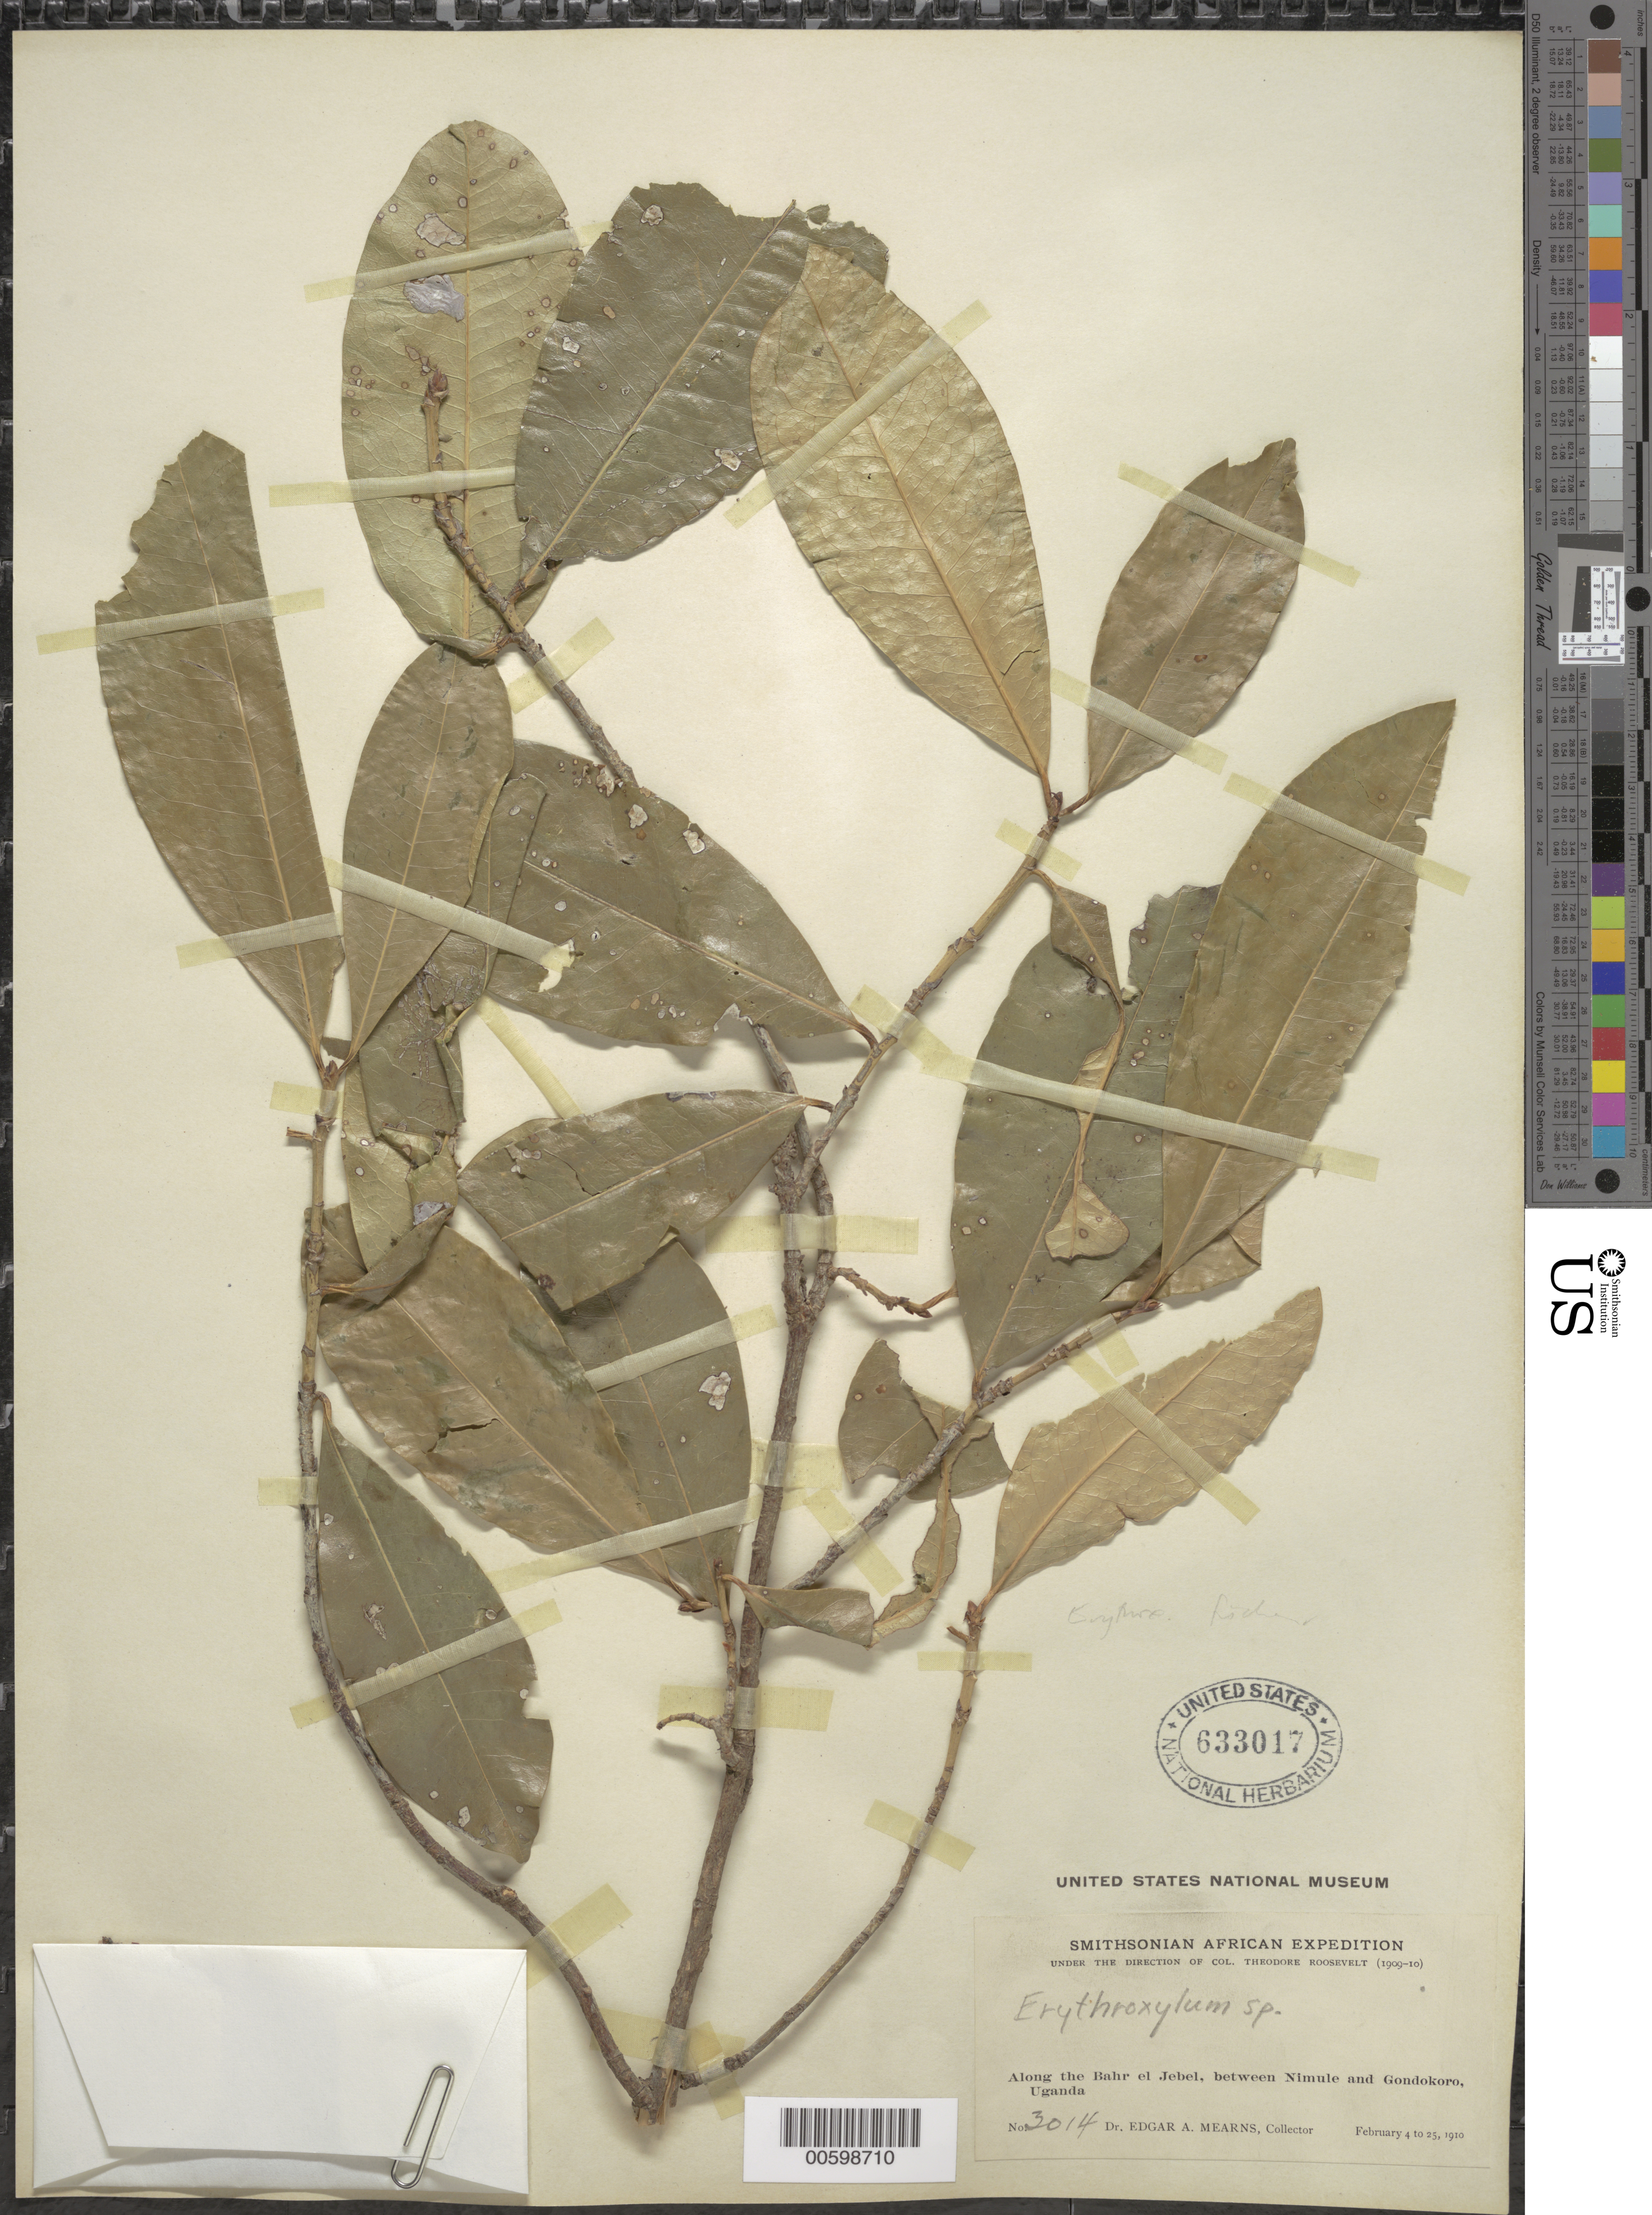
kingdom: Plantae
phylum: Tracheophyta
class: Magnoliopsida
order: Malpighiales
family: Erythroxylaceae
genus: Erythroxylum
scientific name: Erythroxylum sp.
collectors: E. A. Mearns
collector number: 3014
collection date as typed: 04 Feb 1910 to 25 Feb 1910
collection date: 1910-02-04/1910-02-25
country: South Sudan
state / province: Central Equatoria / Eastern Equatoria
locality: Along the Bahr el Jebel, between Nimule and Gondokoro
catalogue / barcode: US 633017